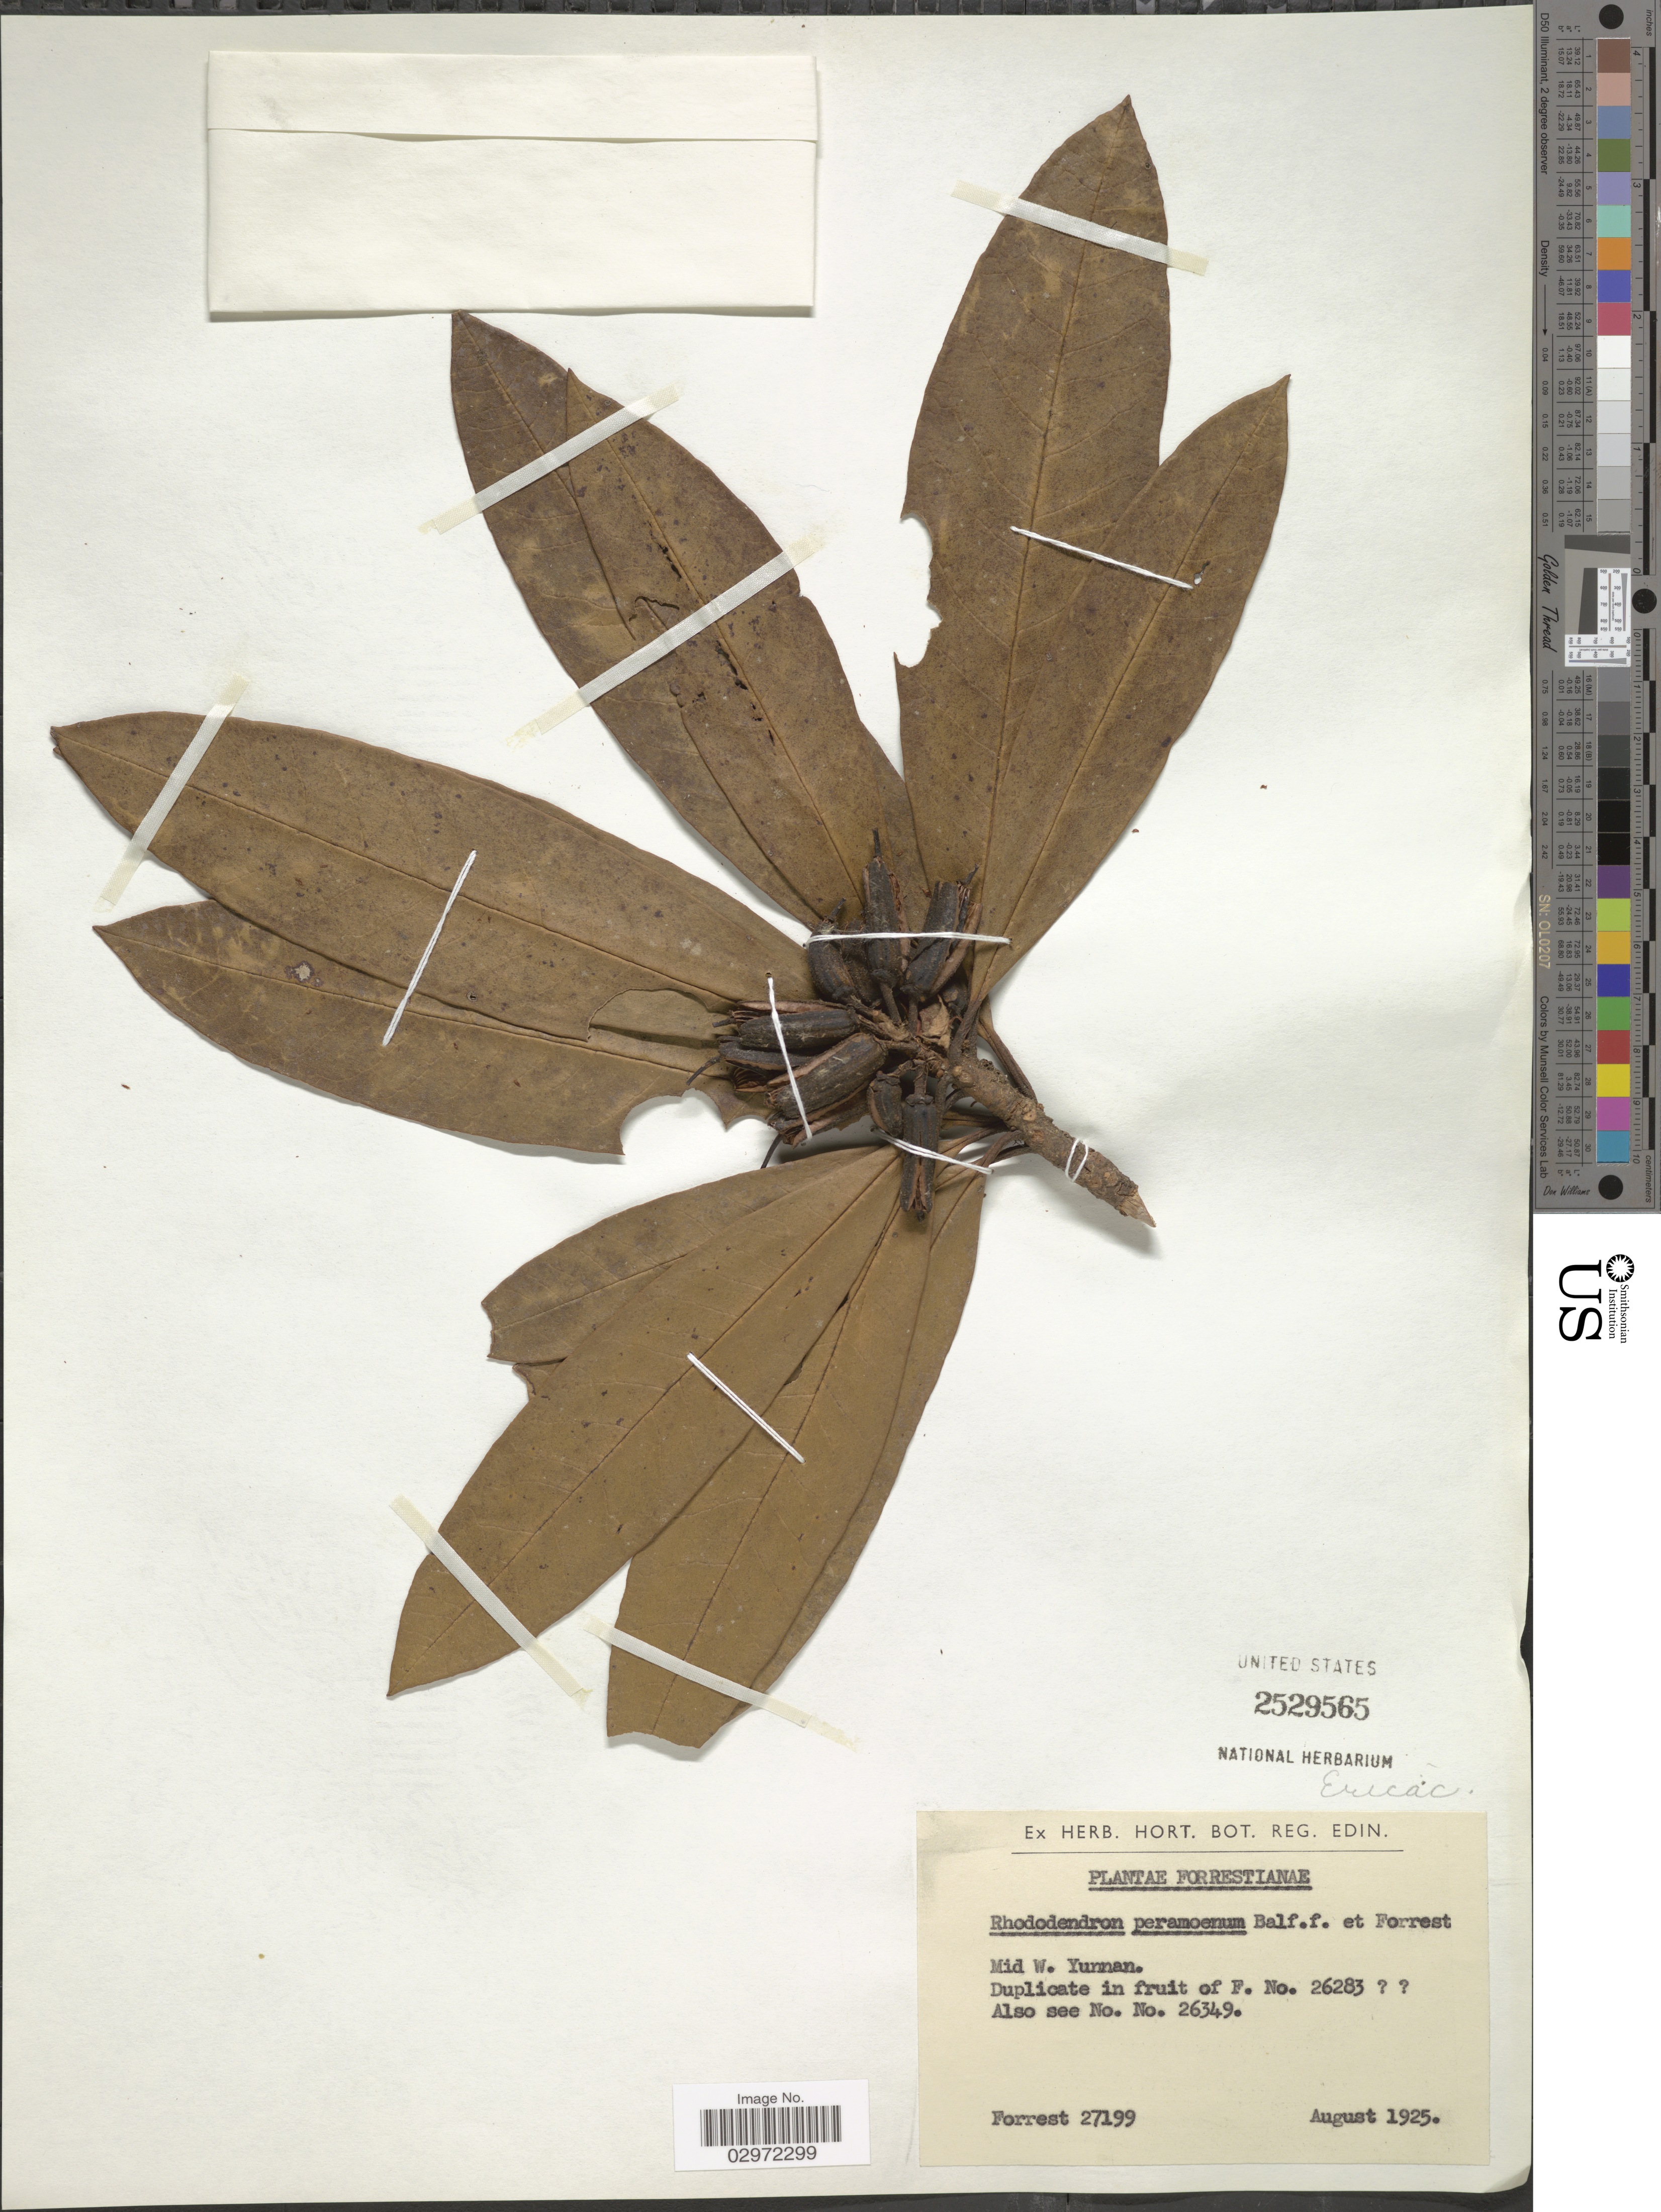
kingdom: Plantae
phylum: Tracheophyta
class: Magnoliopsida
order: Ericales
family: Ericaceae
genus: Rhododendron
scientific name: Rhododendron peramoenum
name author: Balf. f. & Forrest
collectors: -. Forrest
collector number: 27199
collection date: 1925-08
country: China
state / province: Yunnan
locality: Mid. W. Yunnan.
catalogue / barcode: US 2529565